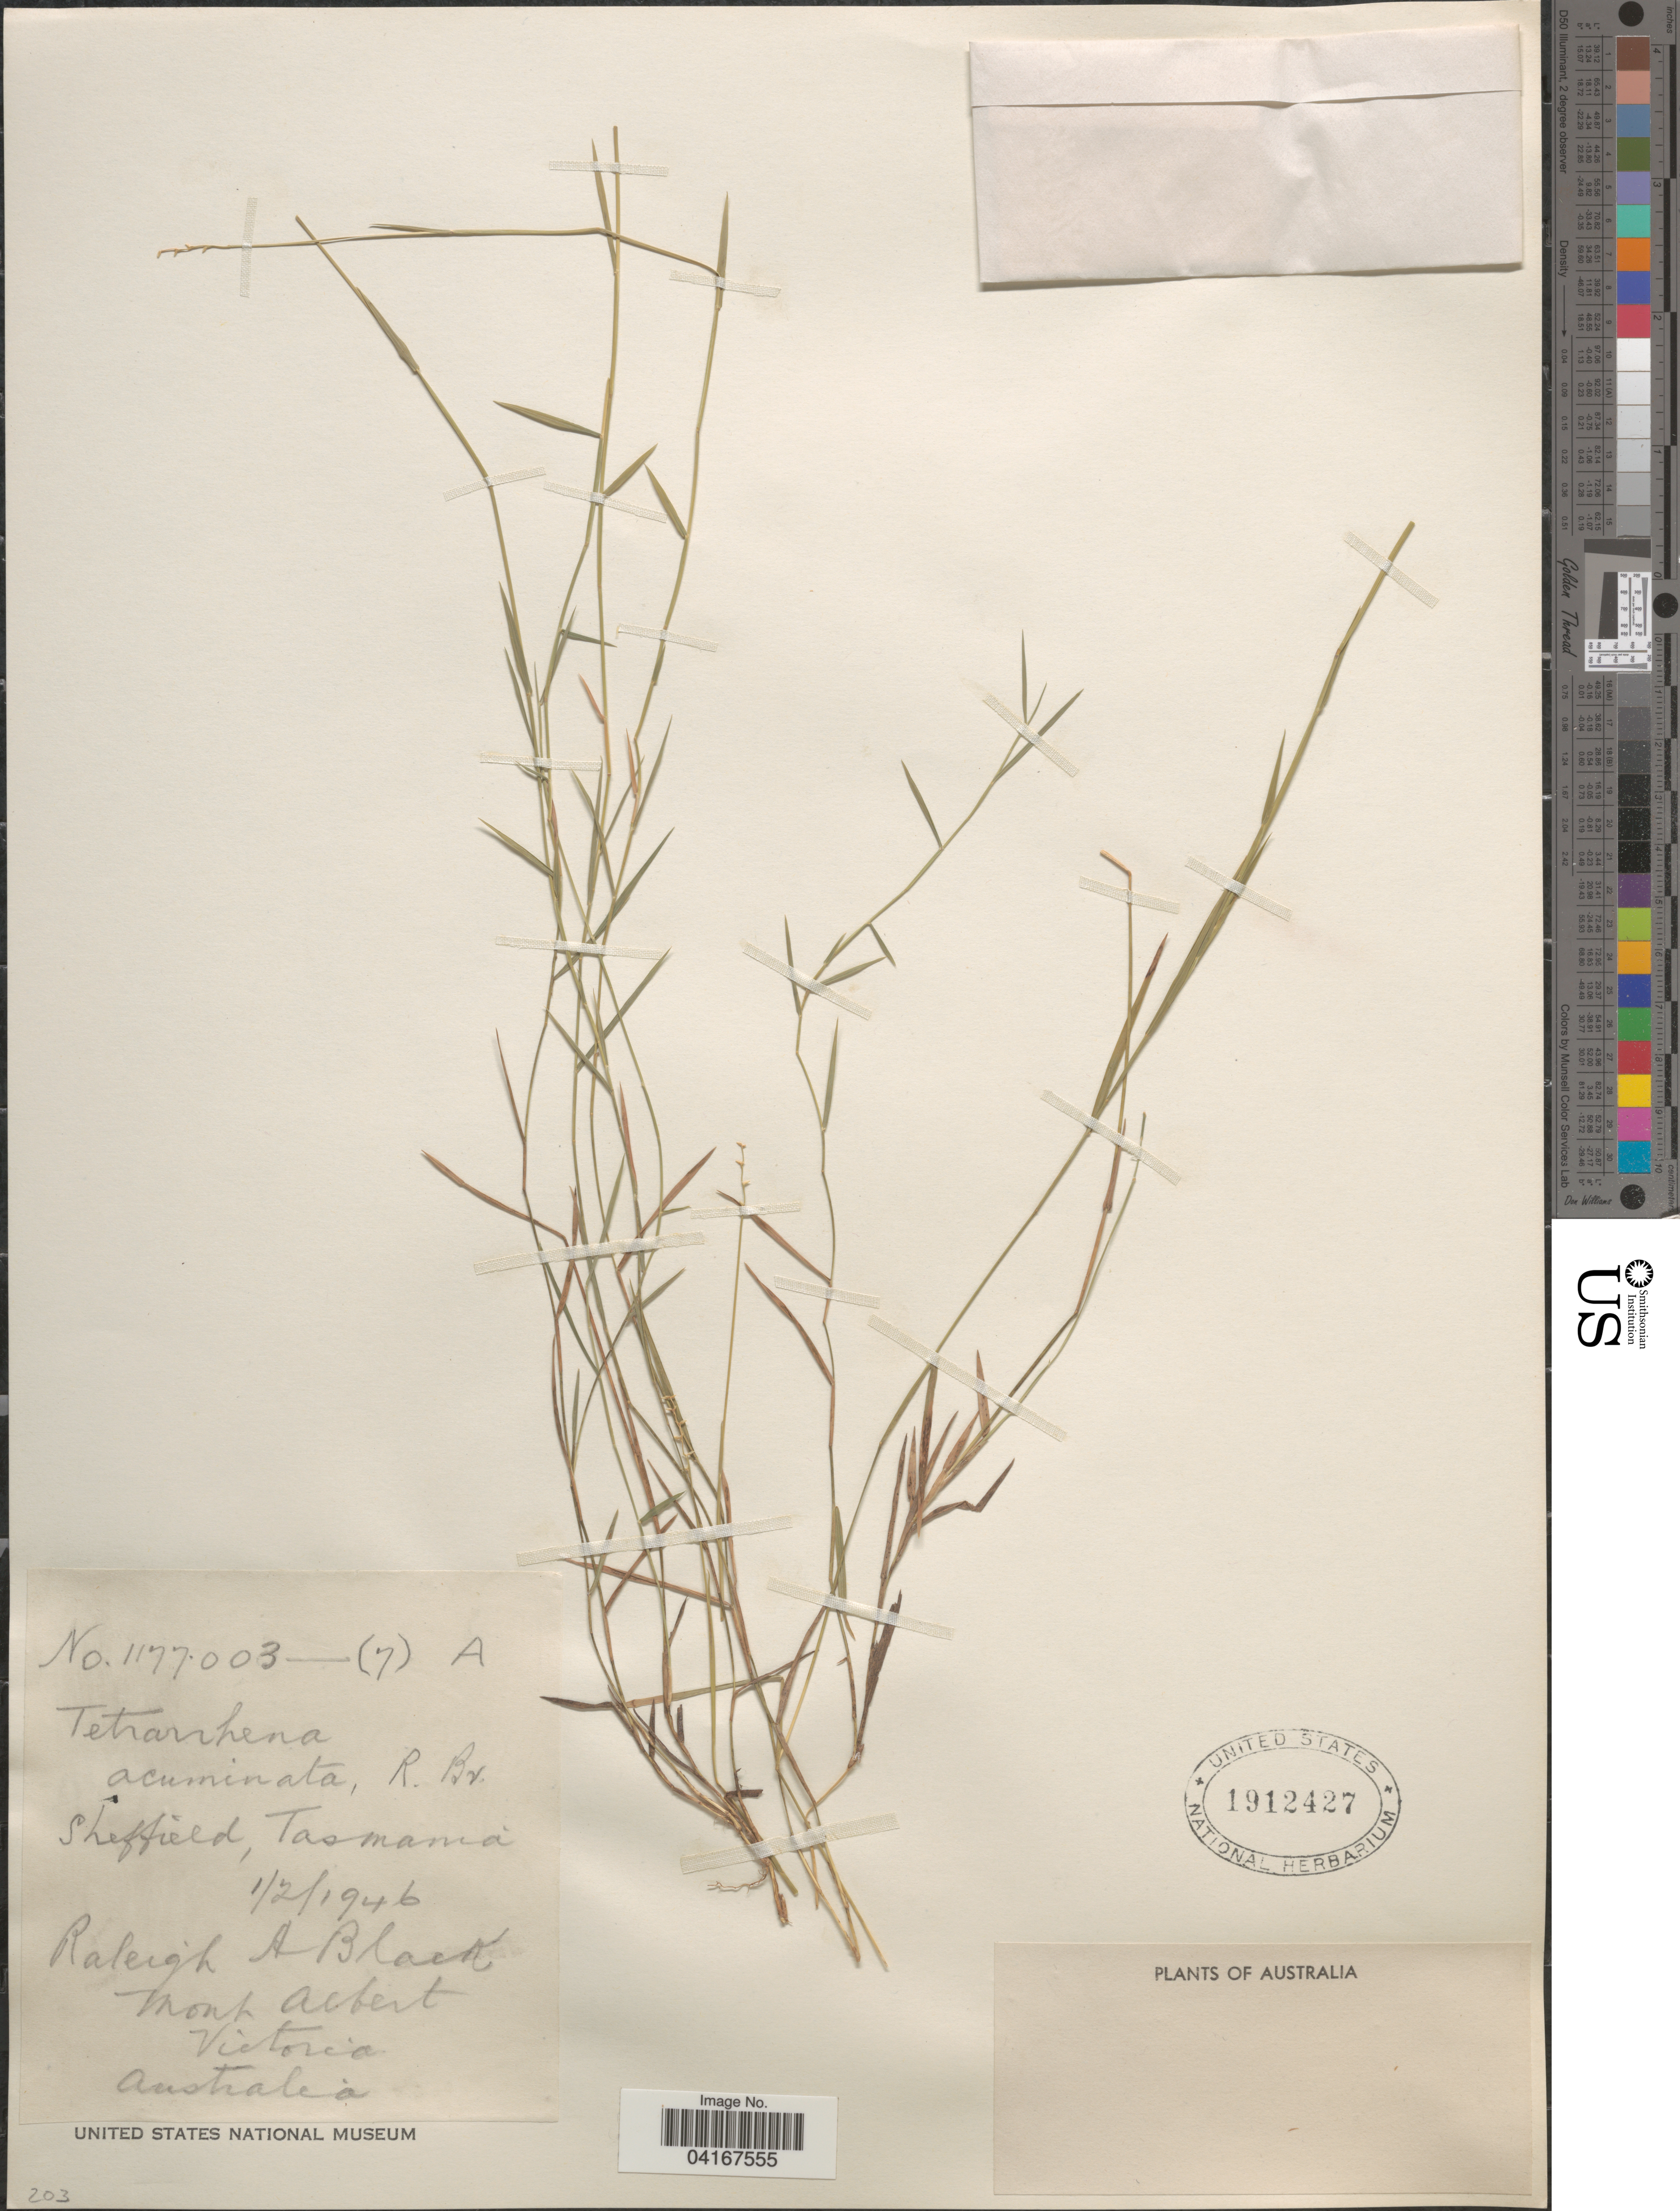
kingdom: Plantae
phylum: Tracheophyta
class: Liliopsida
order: Poales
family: Poaceae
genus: Tetrarrhena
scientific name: Tetrarrhena acuminata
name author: R. Br.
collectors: R. A. Black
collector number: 1177.003(7)A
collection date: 1946-02-01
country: Australia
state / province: Tasmania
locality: Sheffield.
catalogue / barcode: US 1912427